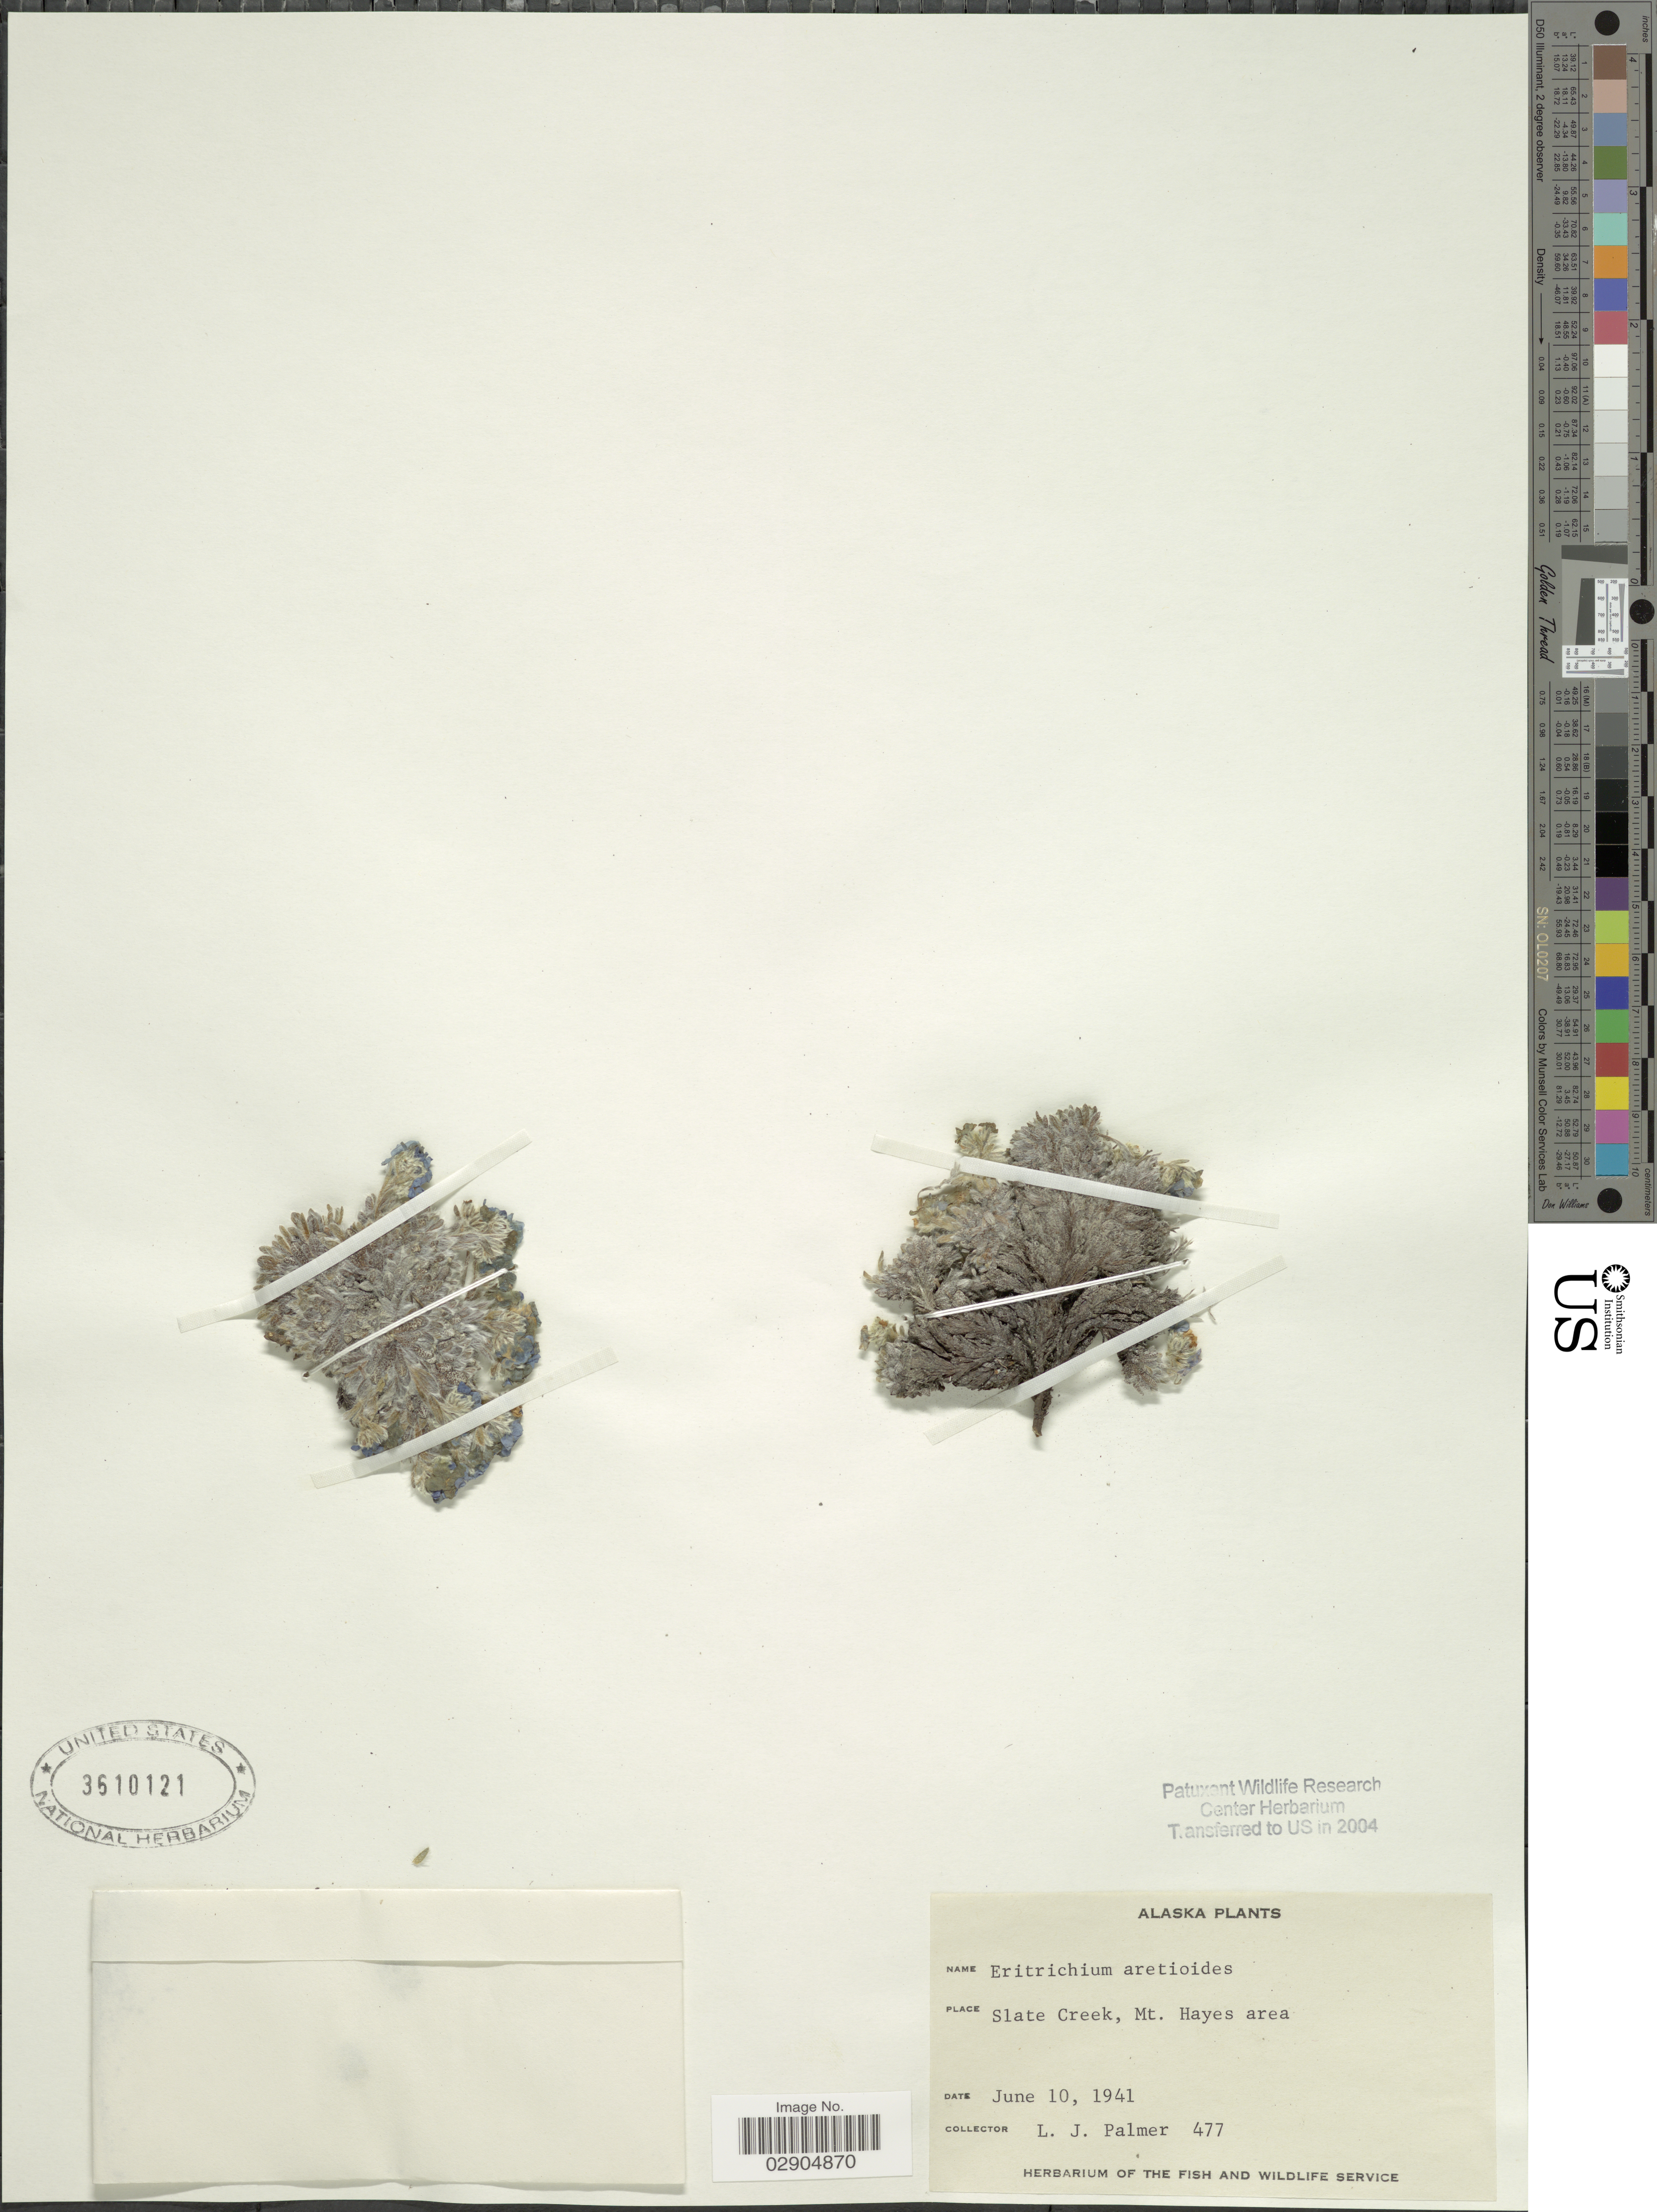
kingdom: Plantae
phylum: Tracheophyta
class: Magnoliopsida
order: Boraginales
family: Boraginaceae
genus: Eritrichium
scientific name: Eritrichium aretioides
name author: (Cham.) DC.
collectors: L. J. Palmer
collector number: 477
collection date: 1941-06-10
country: United States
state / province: Alaska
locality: Slate Creek, Mt. Hayes area.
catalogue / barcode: US 3610121